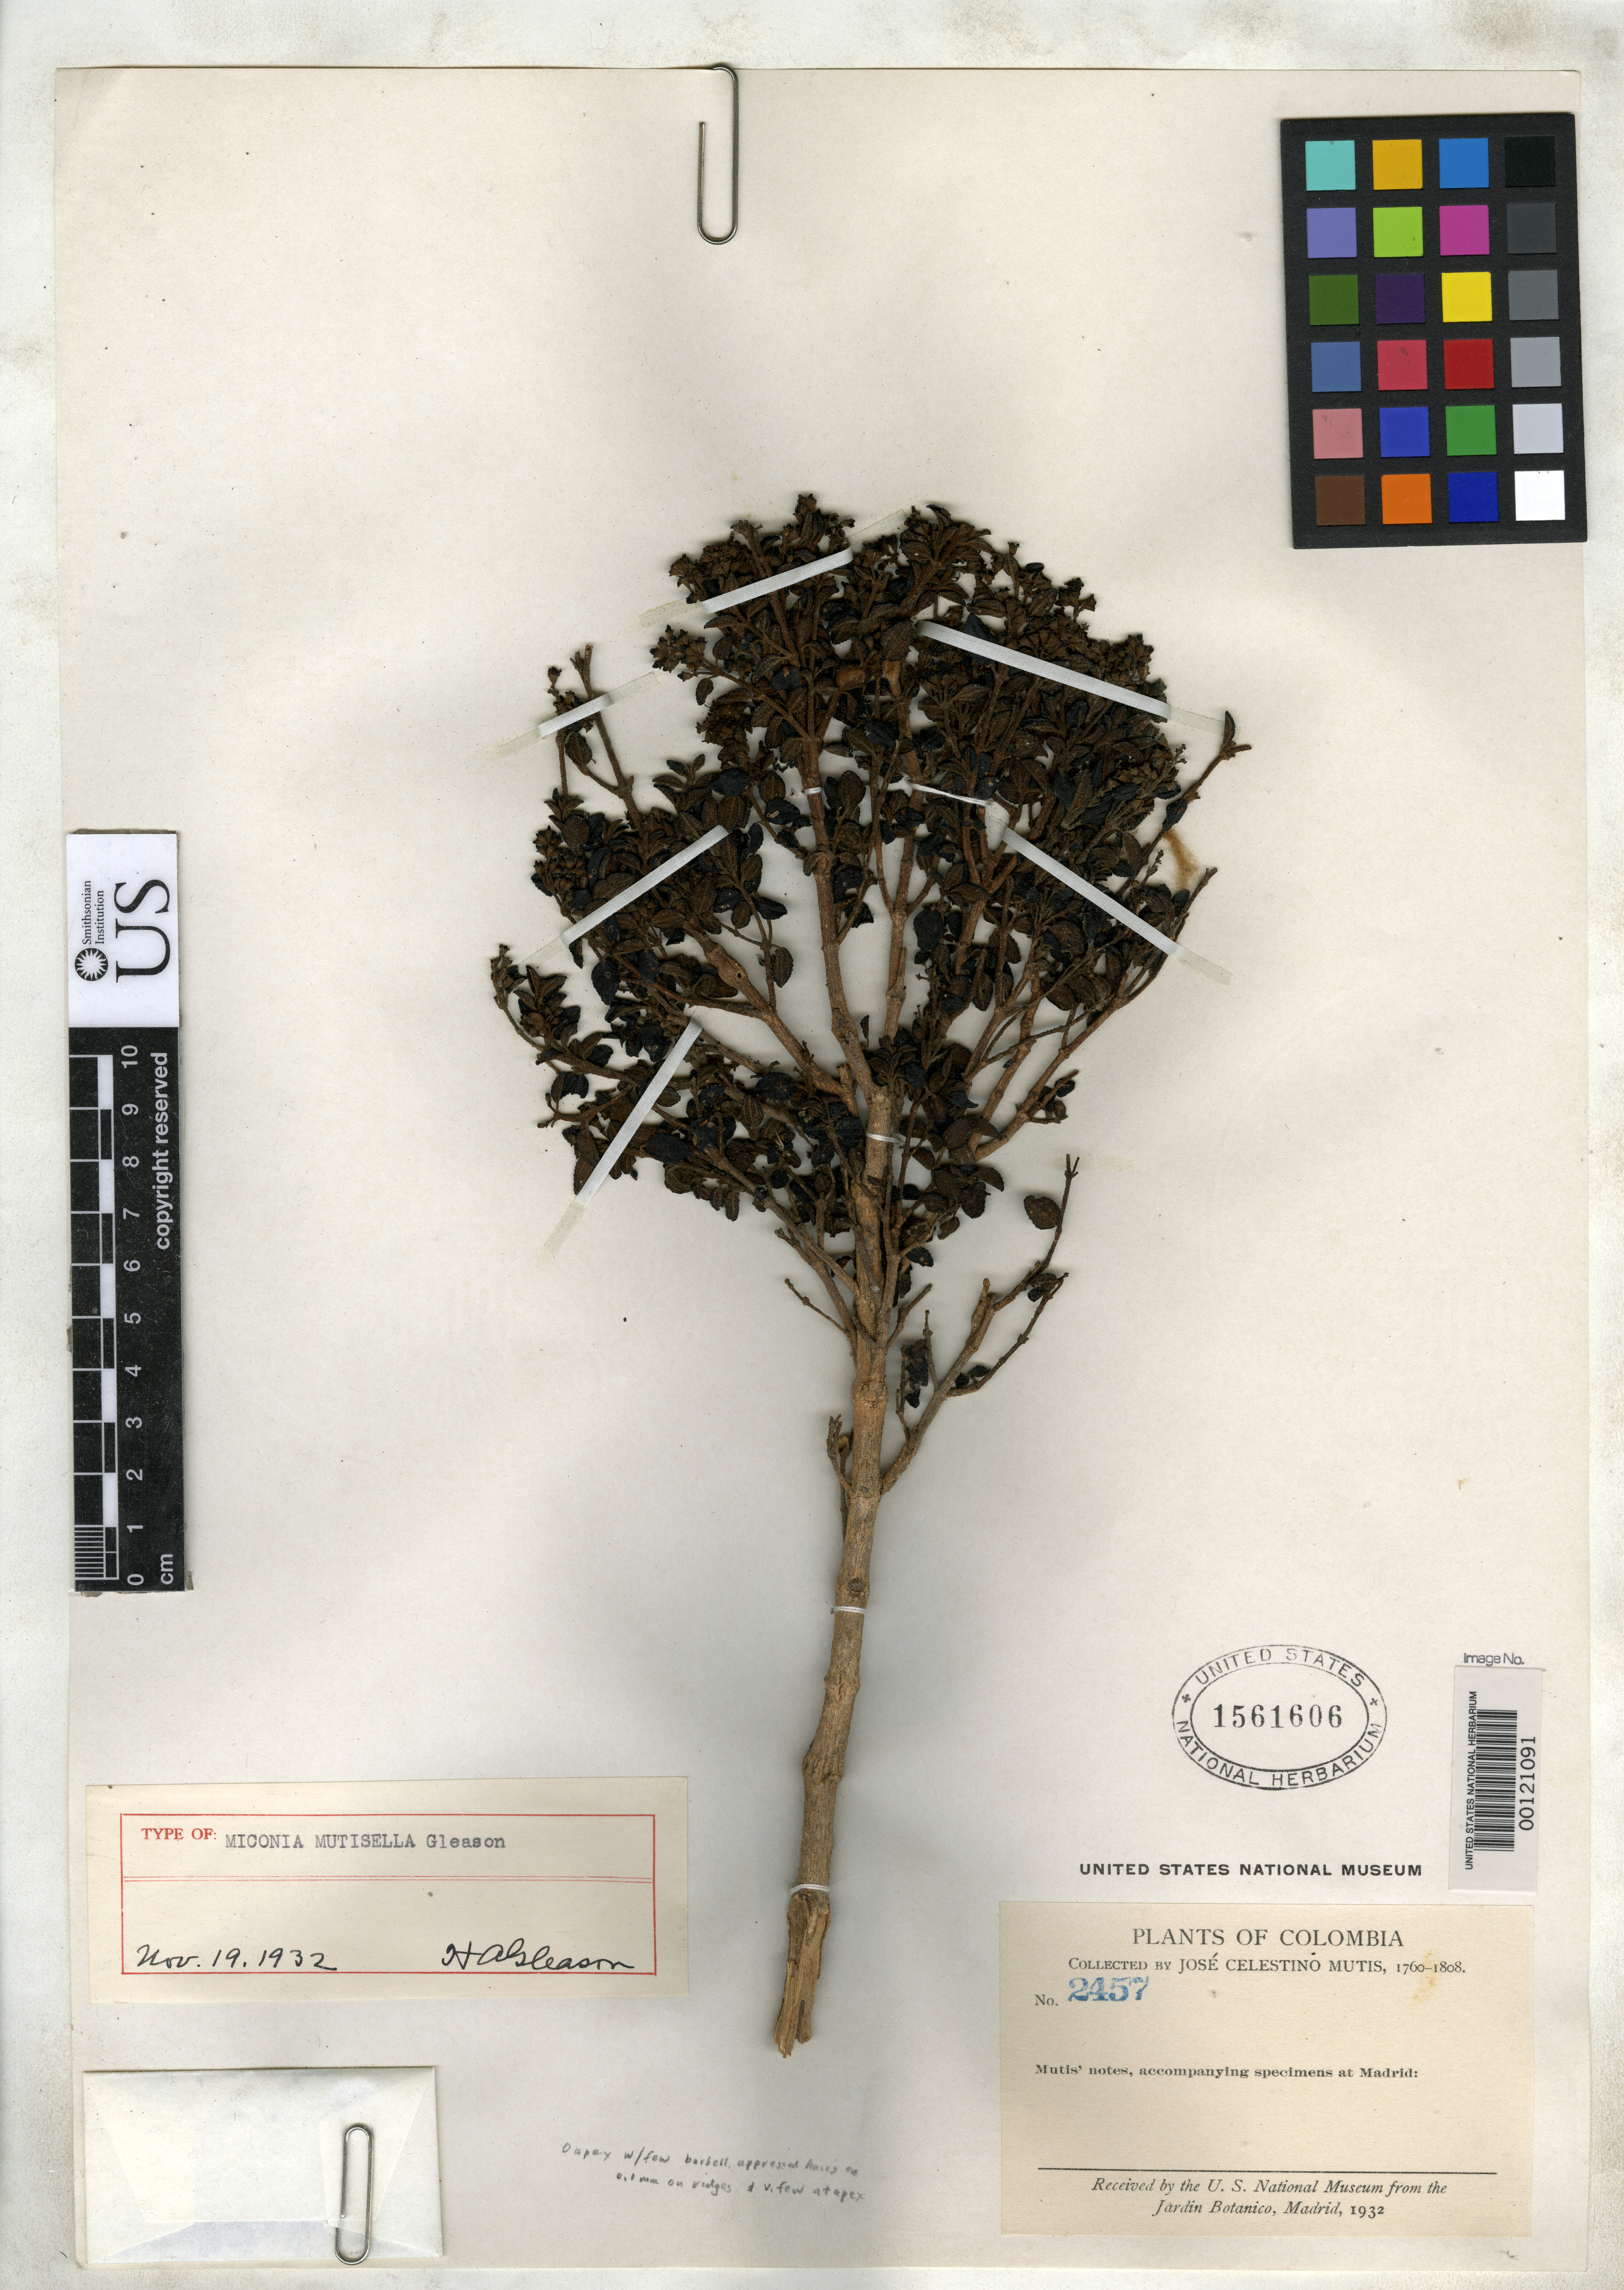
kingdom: Plantae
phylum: Tracheophyta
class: Magnoliopsida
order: Myrtales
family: Melastomataceae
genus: Miconia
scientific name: Miconia mutisella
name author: Gleason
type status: Holotype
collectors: J. C. B. Mutis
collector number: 2457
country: Colombia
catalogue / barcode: US 1561606